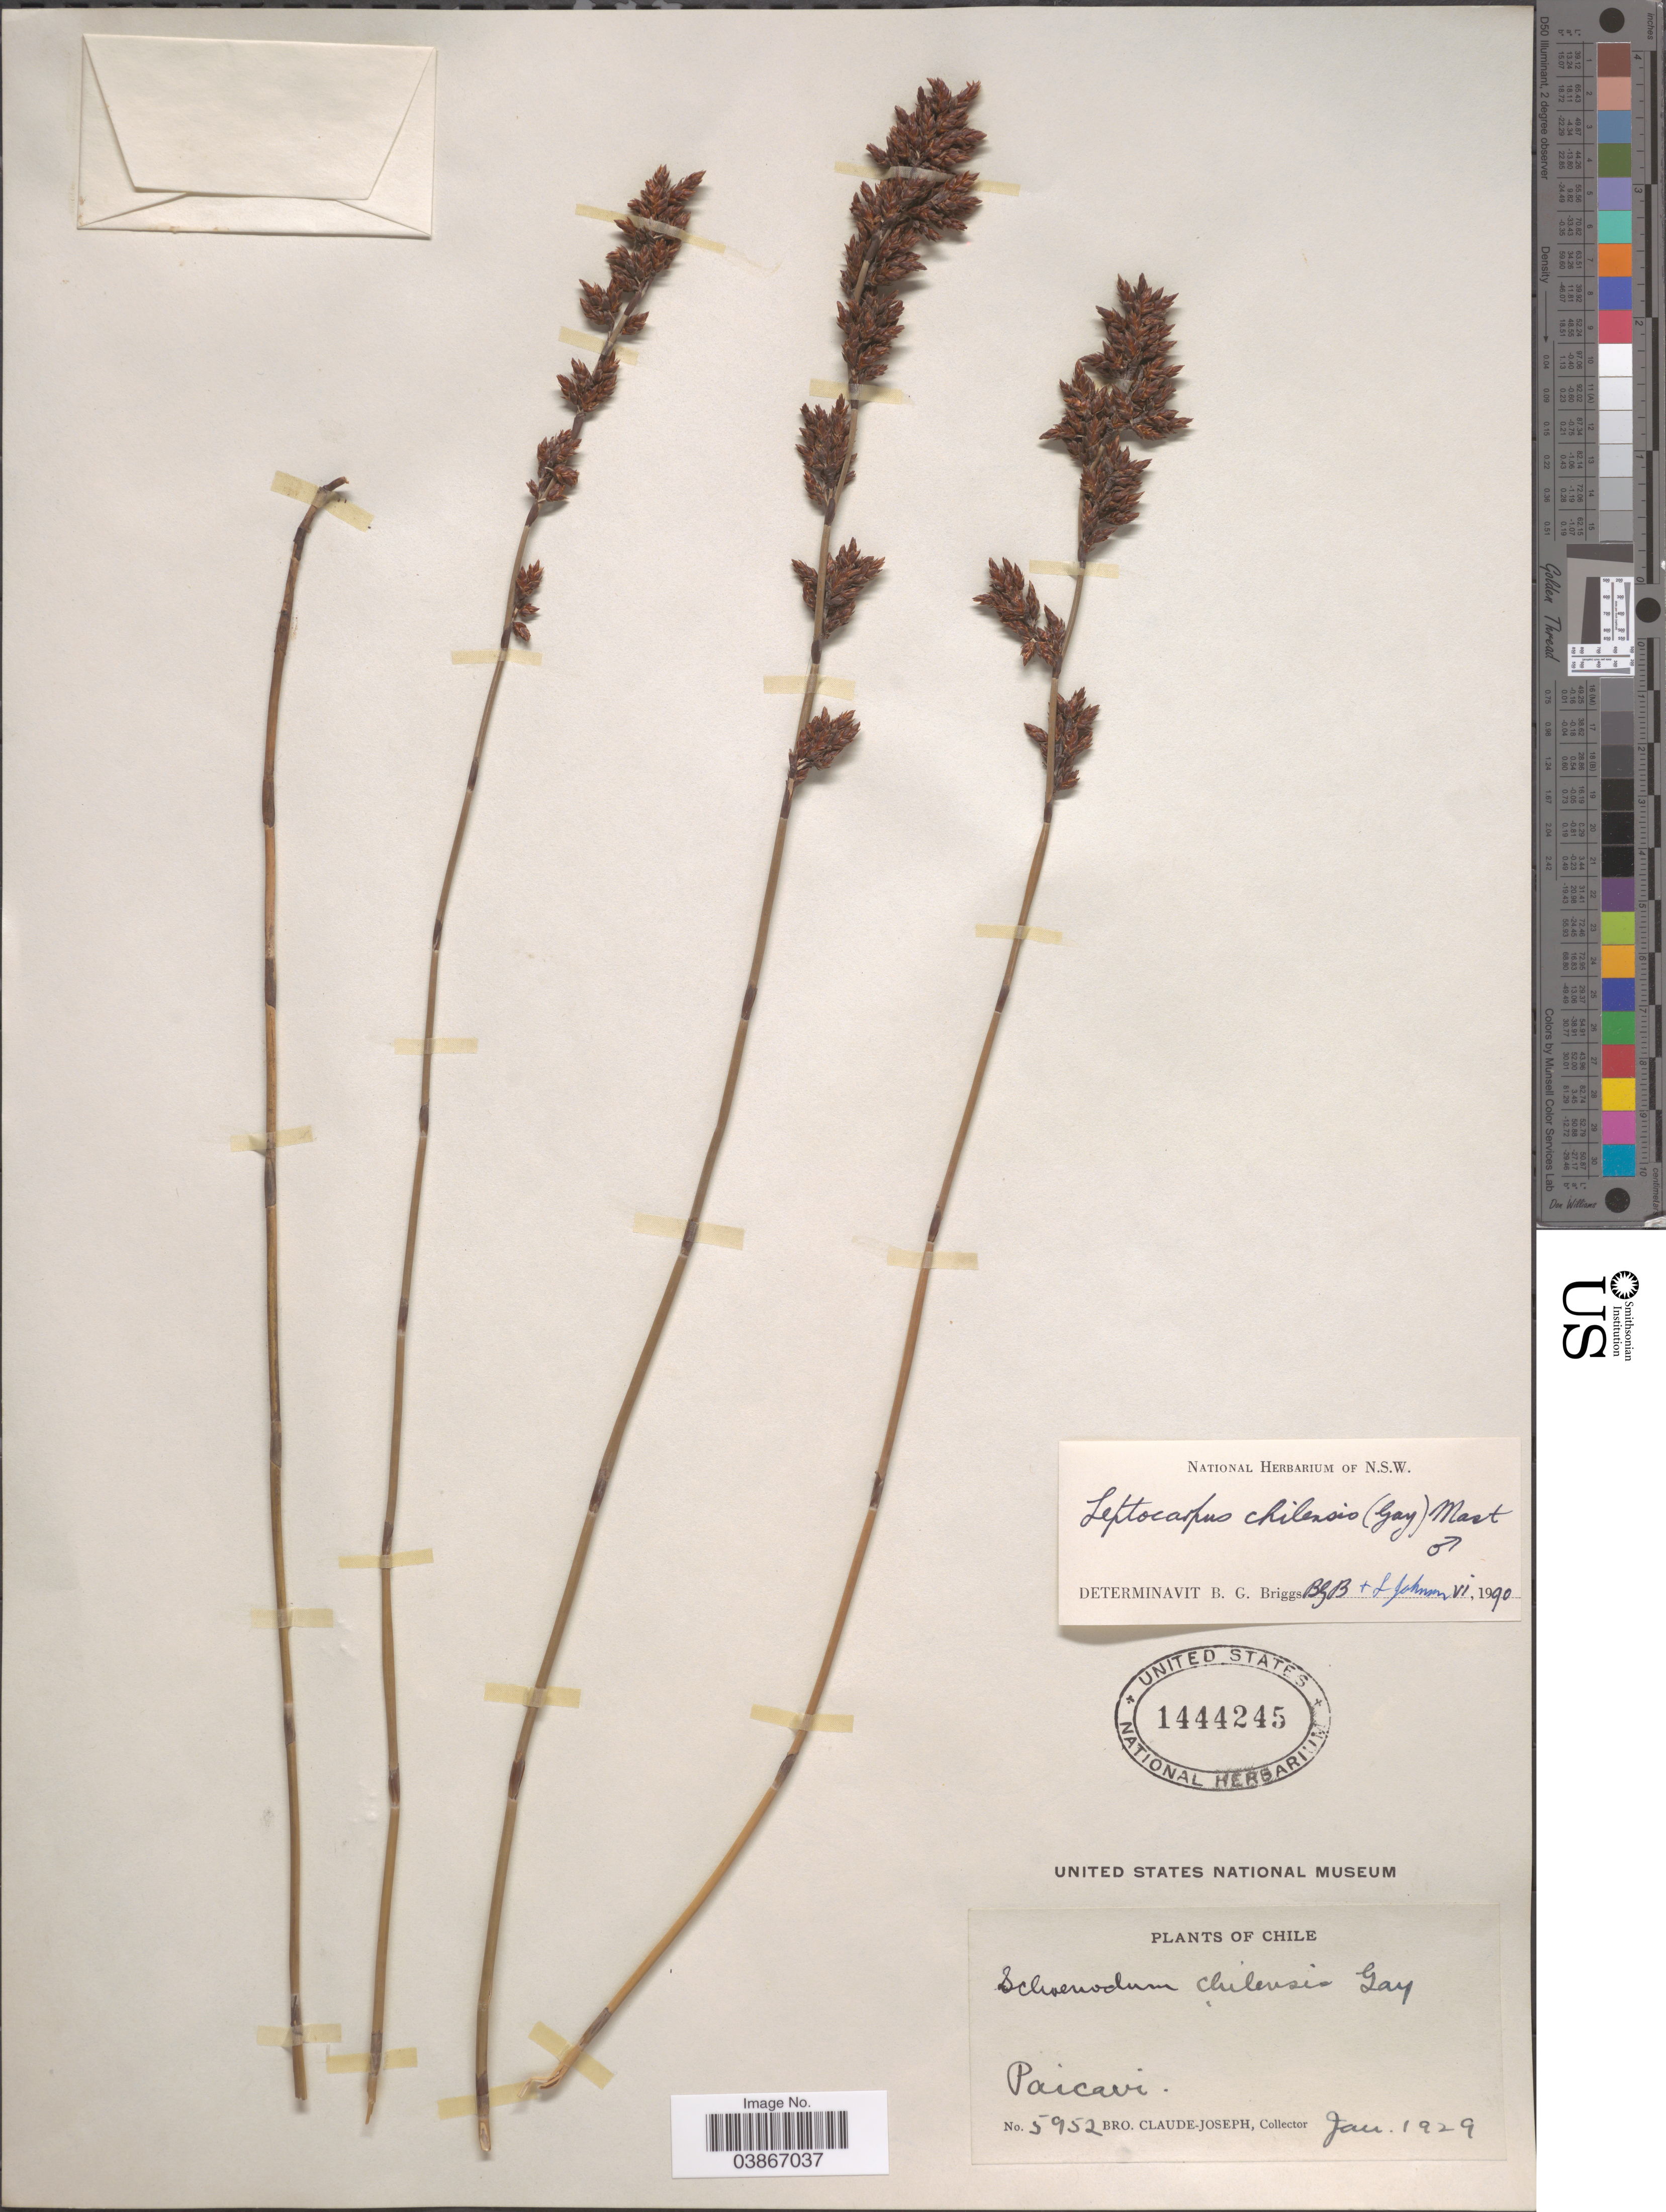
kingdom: Plantae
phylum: Tracheophyta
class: Liliopsida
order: Poales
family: Restionaceae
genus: Apodasmia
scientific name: Apodasmia chilensis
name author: (Gay) B.G. Briggs & L.A.S. Johnson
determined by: Strong, Mark T., (BOT), Smithsonian Institution - National Museum of Natural History (UNITED STATES)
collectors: Bro. Claude-Joseph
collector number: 5952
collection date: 1929-01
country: Chile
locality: Paicavi.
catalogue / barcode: US 1444245